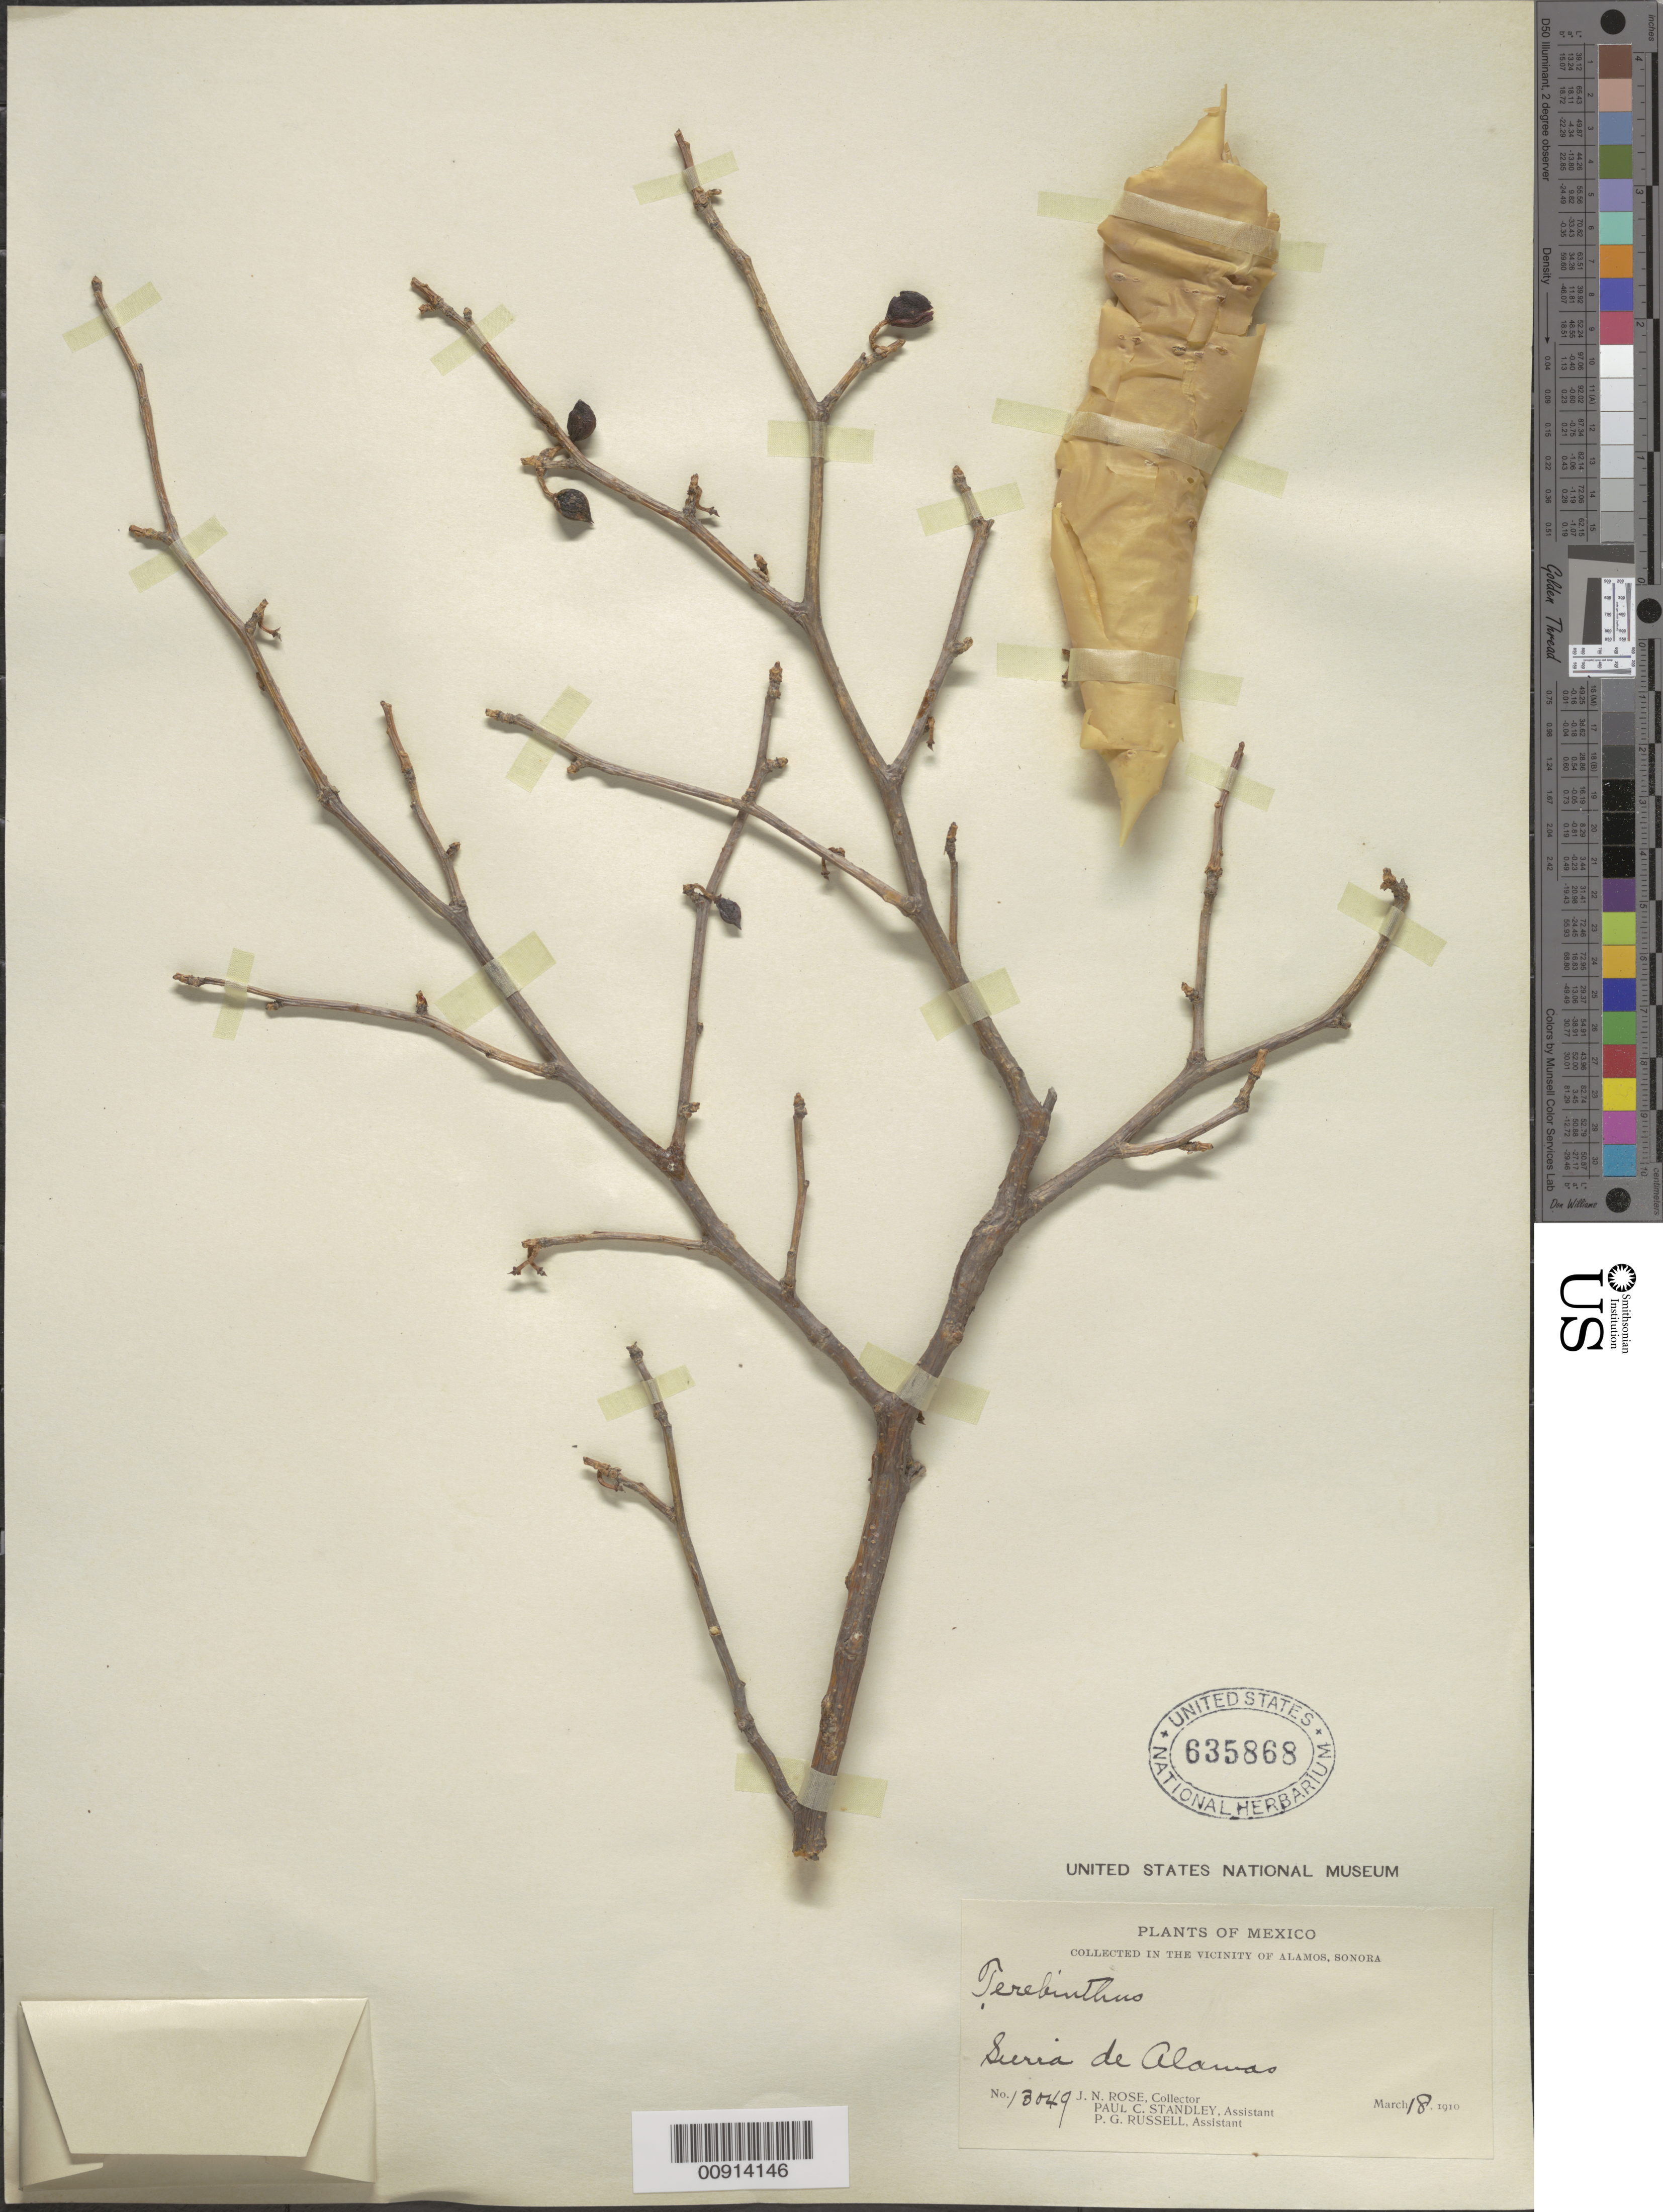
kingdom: Plantae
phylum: Tracheophyta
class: Magnoliopsida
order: Sapindales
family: Burseraceae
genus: Bursera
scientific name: Bursera sp.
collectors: J. N. Rose, P. C. Standley & P. G. Russell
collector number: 13049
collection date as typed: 18 Mar 1910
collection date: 1910-03-18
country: Mexico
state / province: Sonora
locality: Sierra de Alamos, in the vicinity of Alamos, Sonora.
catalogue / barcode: US 635868